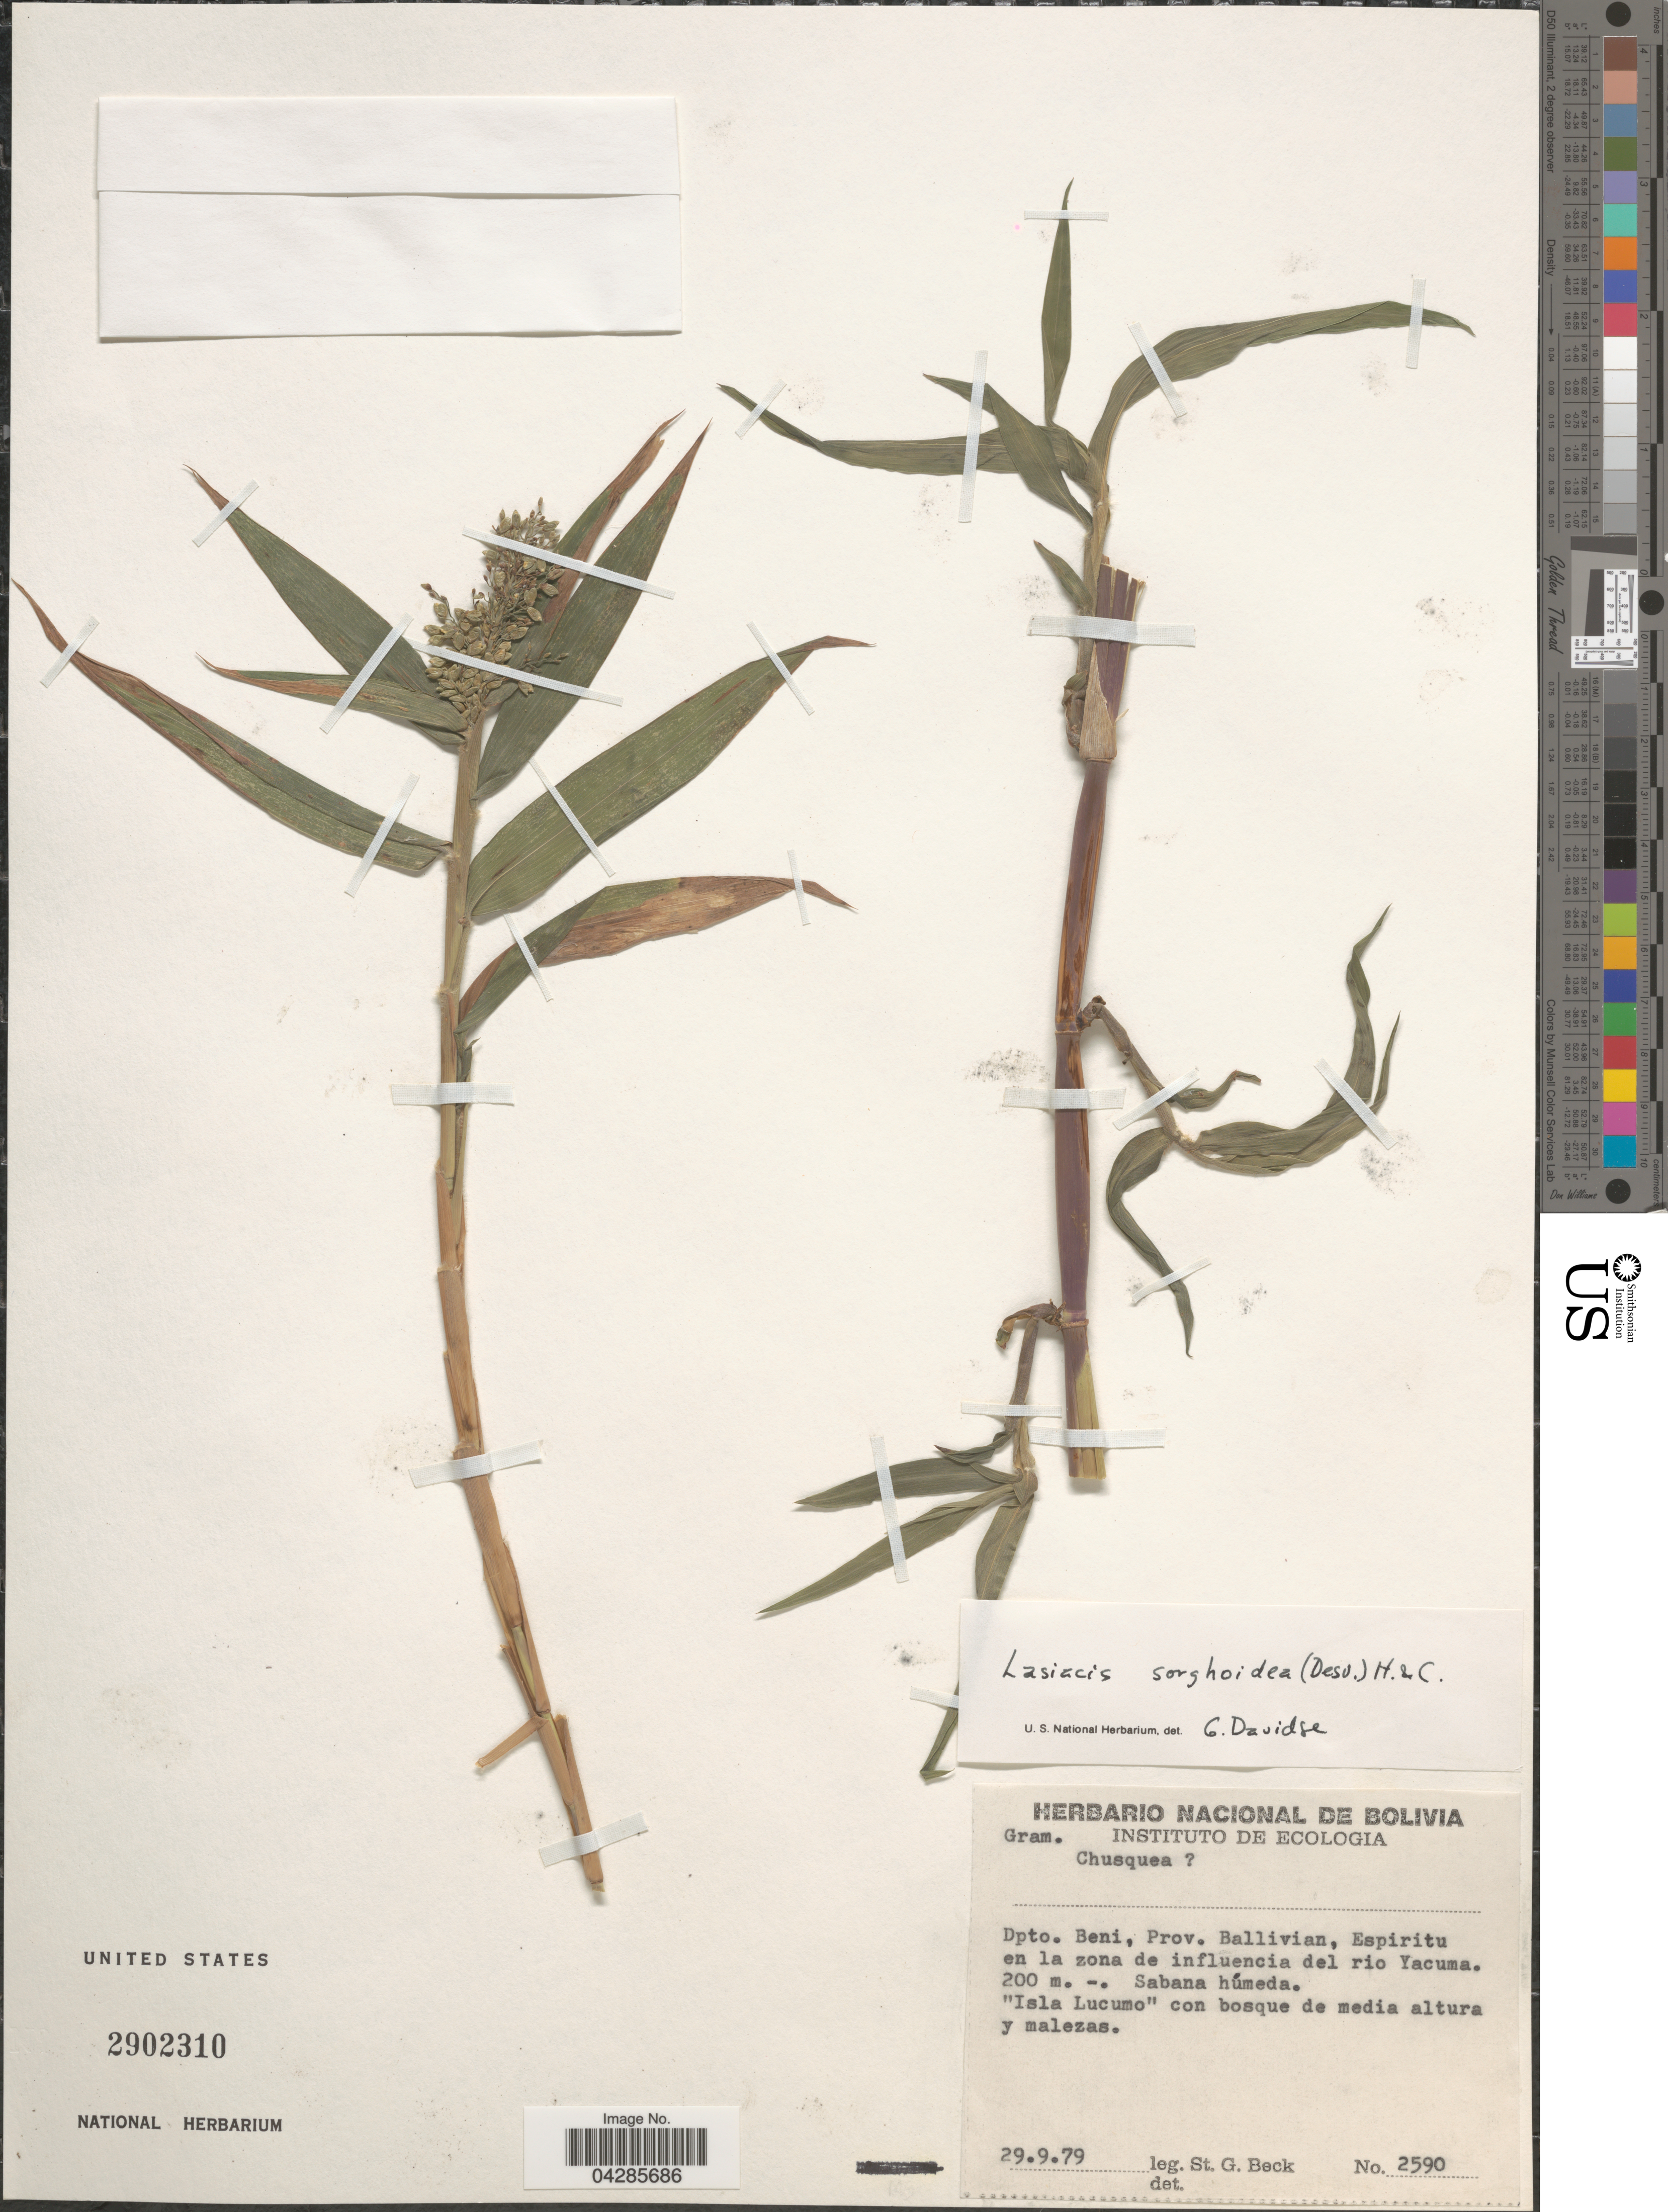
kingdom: Plantae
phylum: Tracheophyta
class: Liliopsida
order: Poales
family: Poaceae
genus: Lasiacis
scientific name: Lasiacis sorghoidea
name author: (Desv. ex Ham.) Hitchc. & Chase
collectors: S. G. Beck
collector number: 2590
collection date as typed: Transcribed d/m/y: 29/9/79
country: Bolivia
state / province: Beni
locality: Dpto. Beni, Prov. Ballivian, Espiritu en la zona de influencia del rio Yacuma.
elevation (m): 200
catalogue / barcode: US 2902310